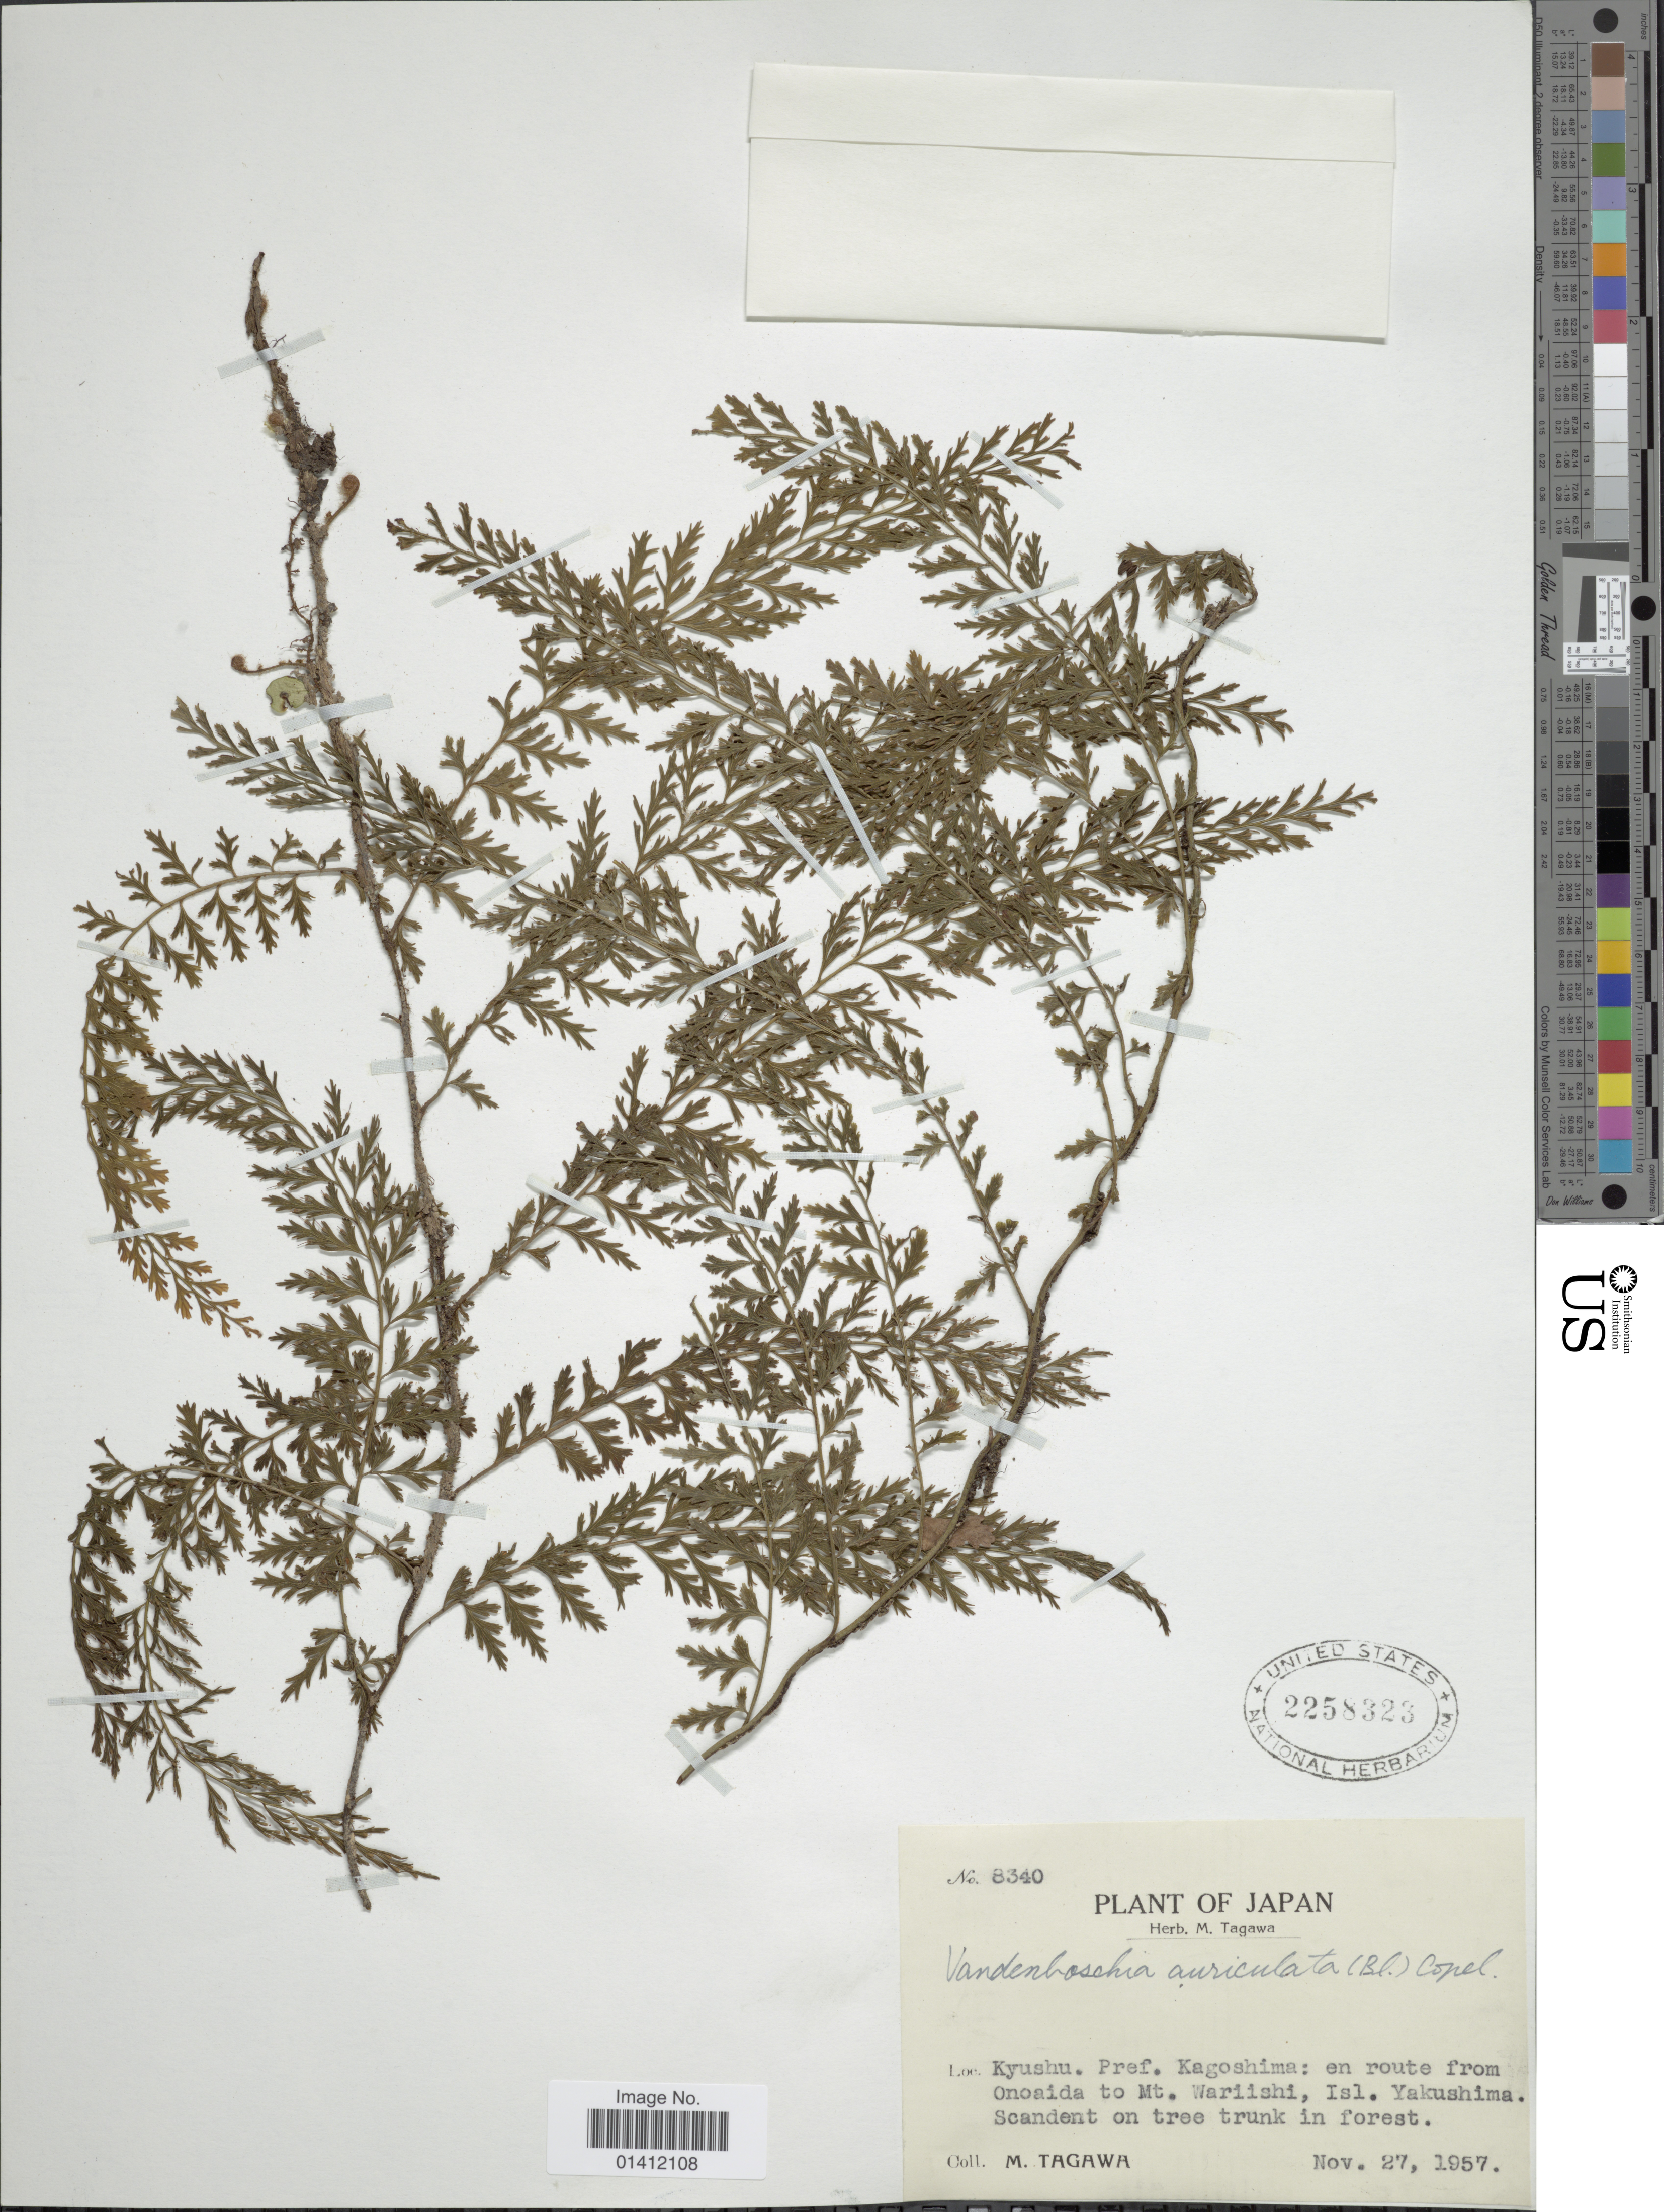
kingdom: Plantae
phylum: Tracheophyta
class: Polypodiopsida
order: Hymenophyllales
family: Hymenophyllaceae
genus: Vandenboschia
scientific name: Vandenboschia auriculata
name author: (Blume) Copel.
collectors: M. Tagawa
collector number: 8340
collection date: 1957-11-27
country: Japan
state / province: Kagosima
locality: Kyushu. Pref. Kagoshima: en route from Onoaida to Mt. Wariishi, Isl. Yakushima.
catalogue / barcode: US 2258323